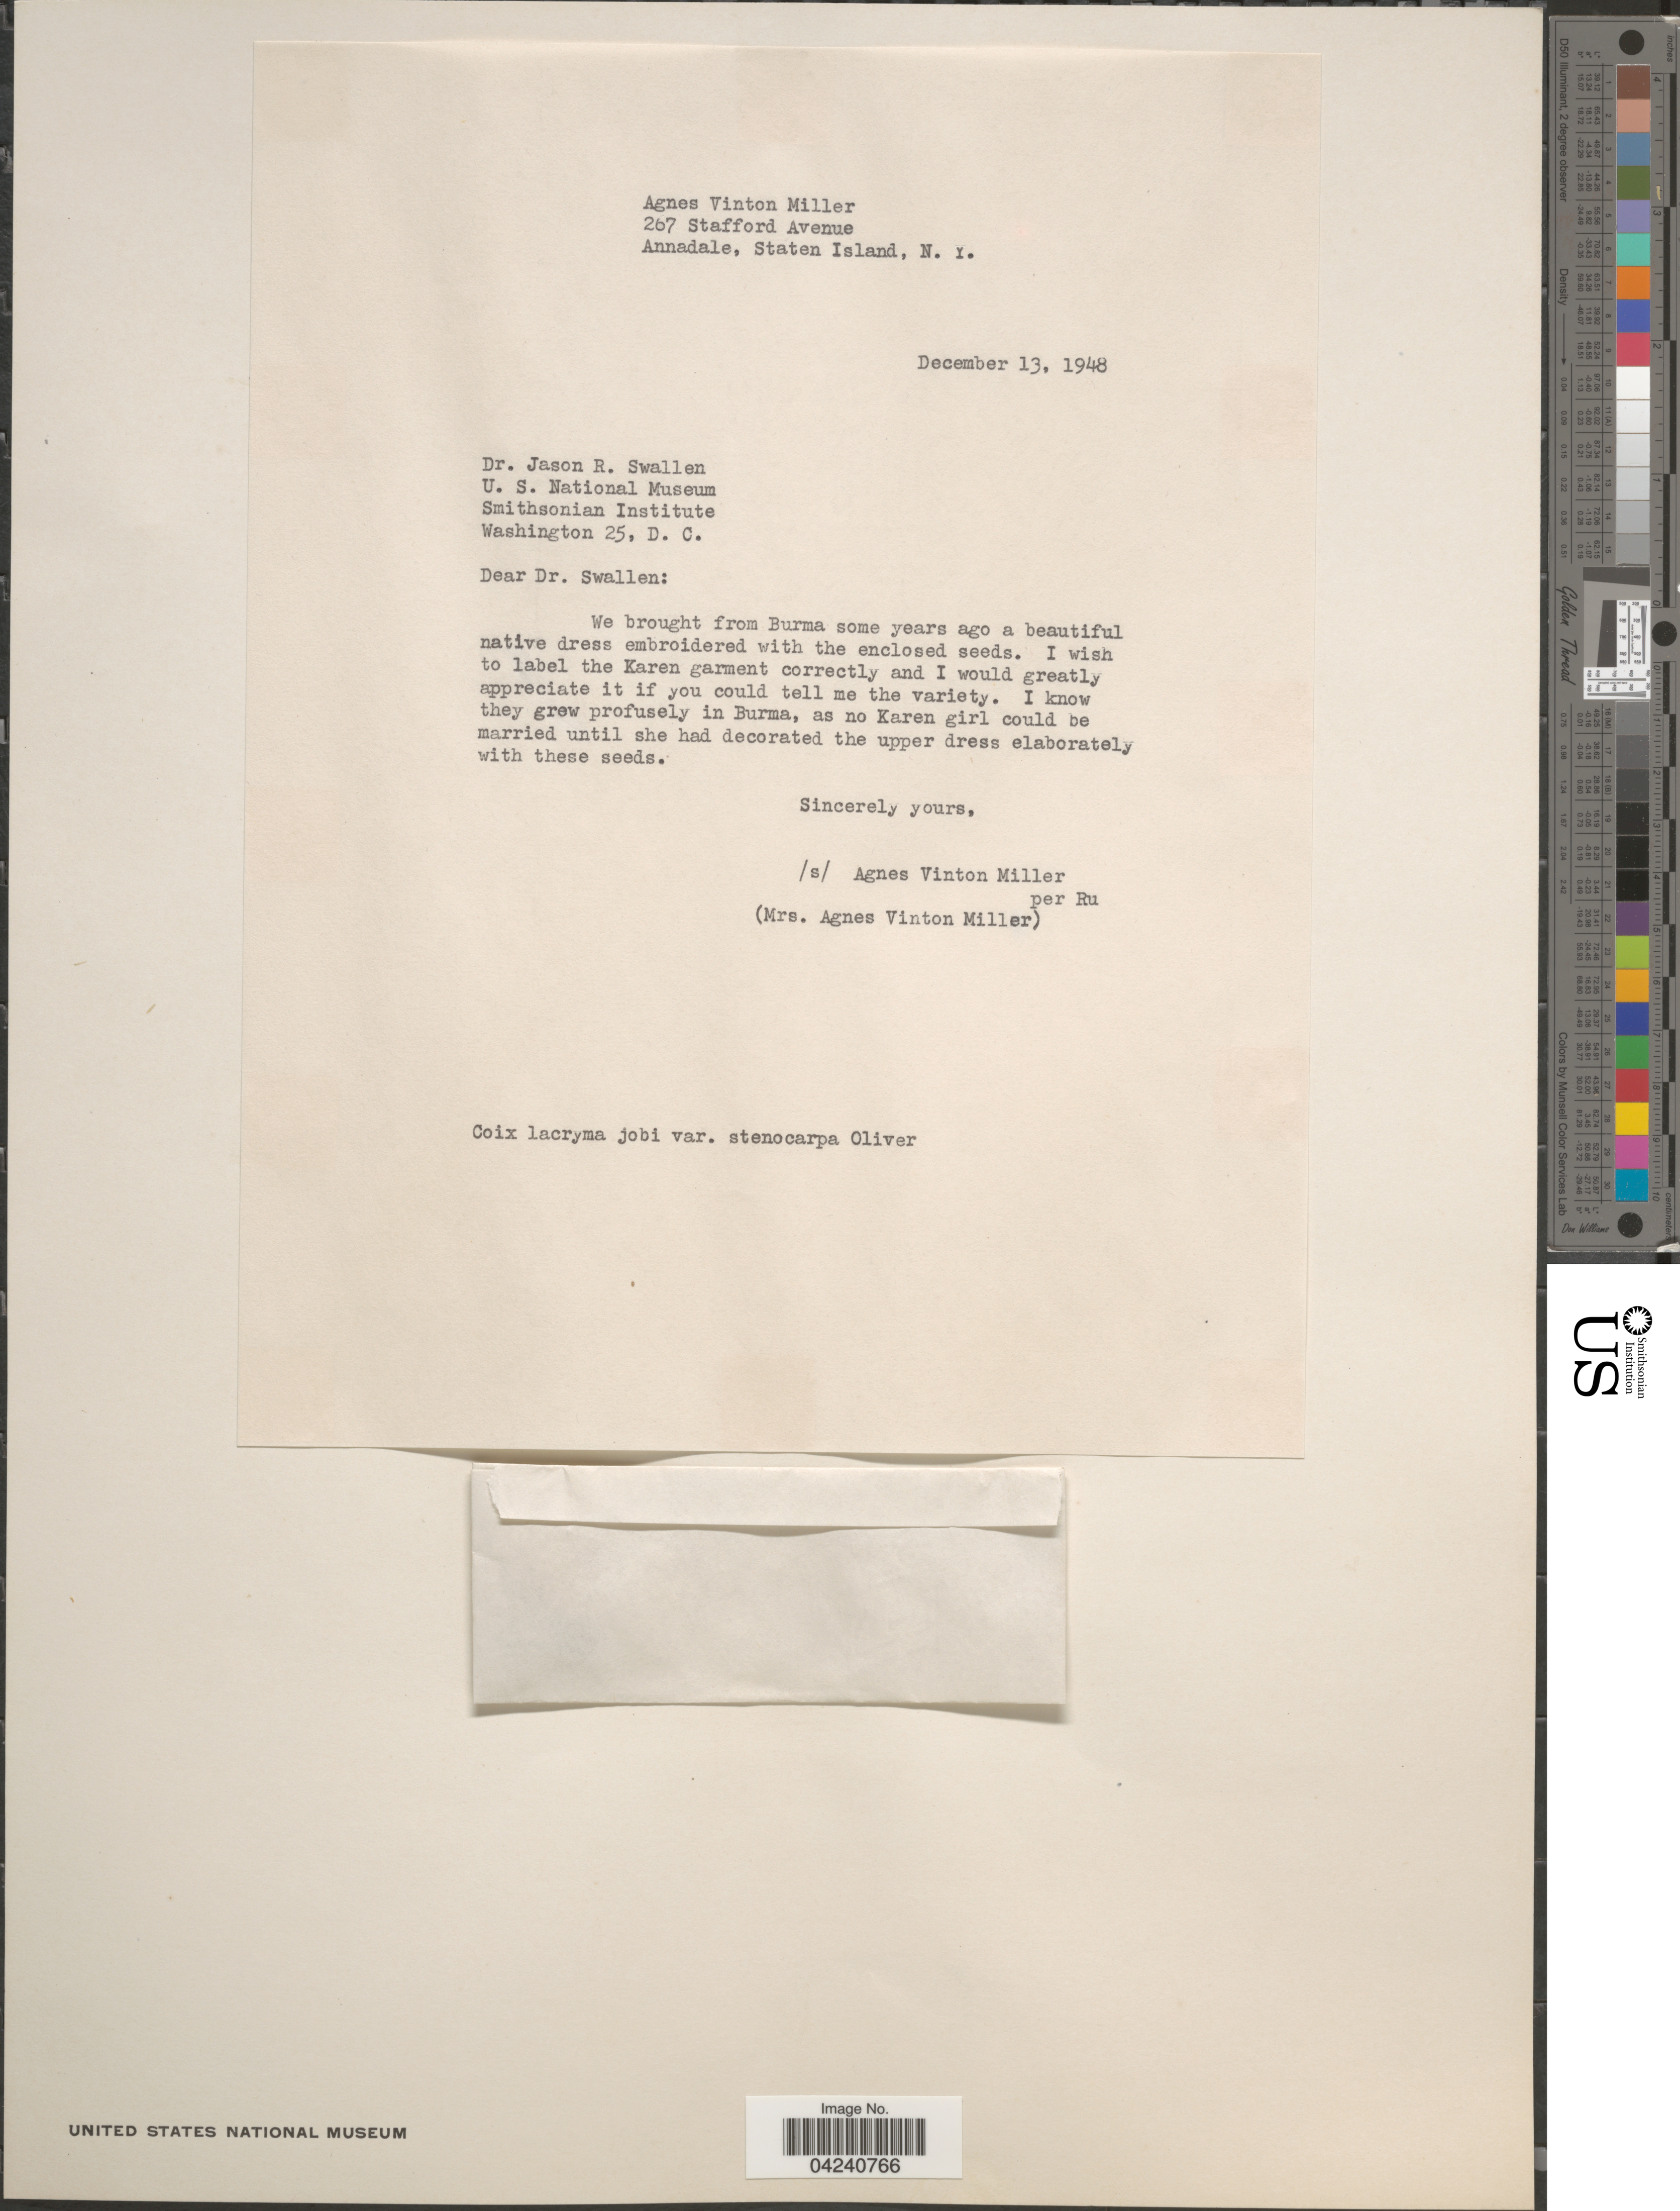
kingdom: Plantae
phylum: Tracheophyta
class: Liliopsida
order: Poales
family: Poaceae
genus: Coix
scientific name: Coix lacryma-jobi var. stenocarpa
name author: (Oliv.) Stapf